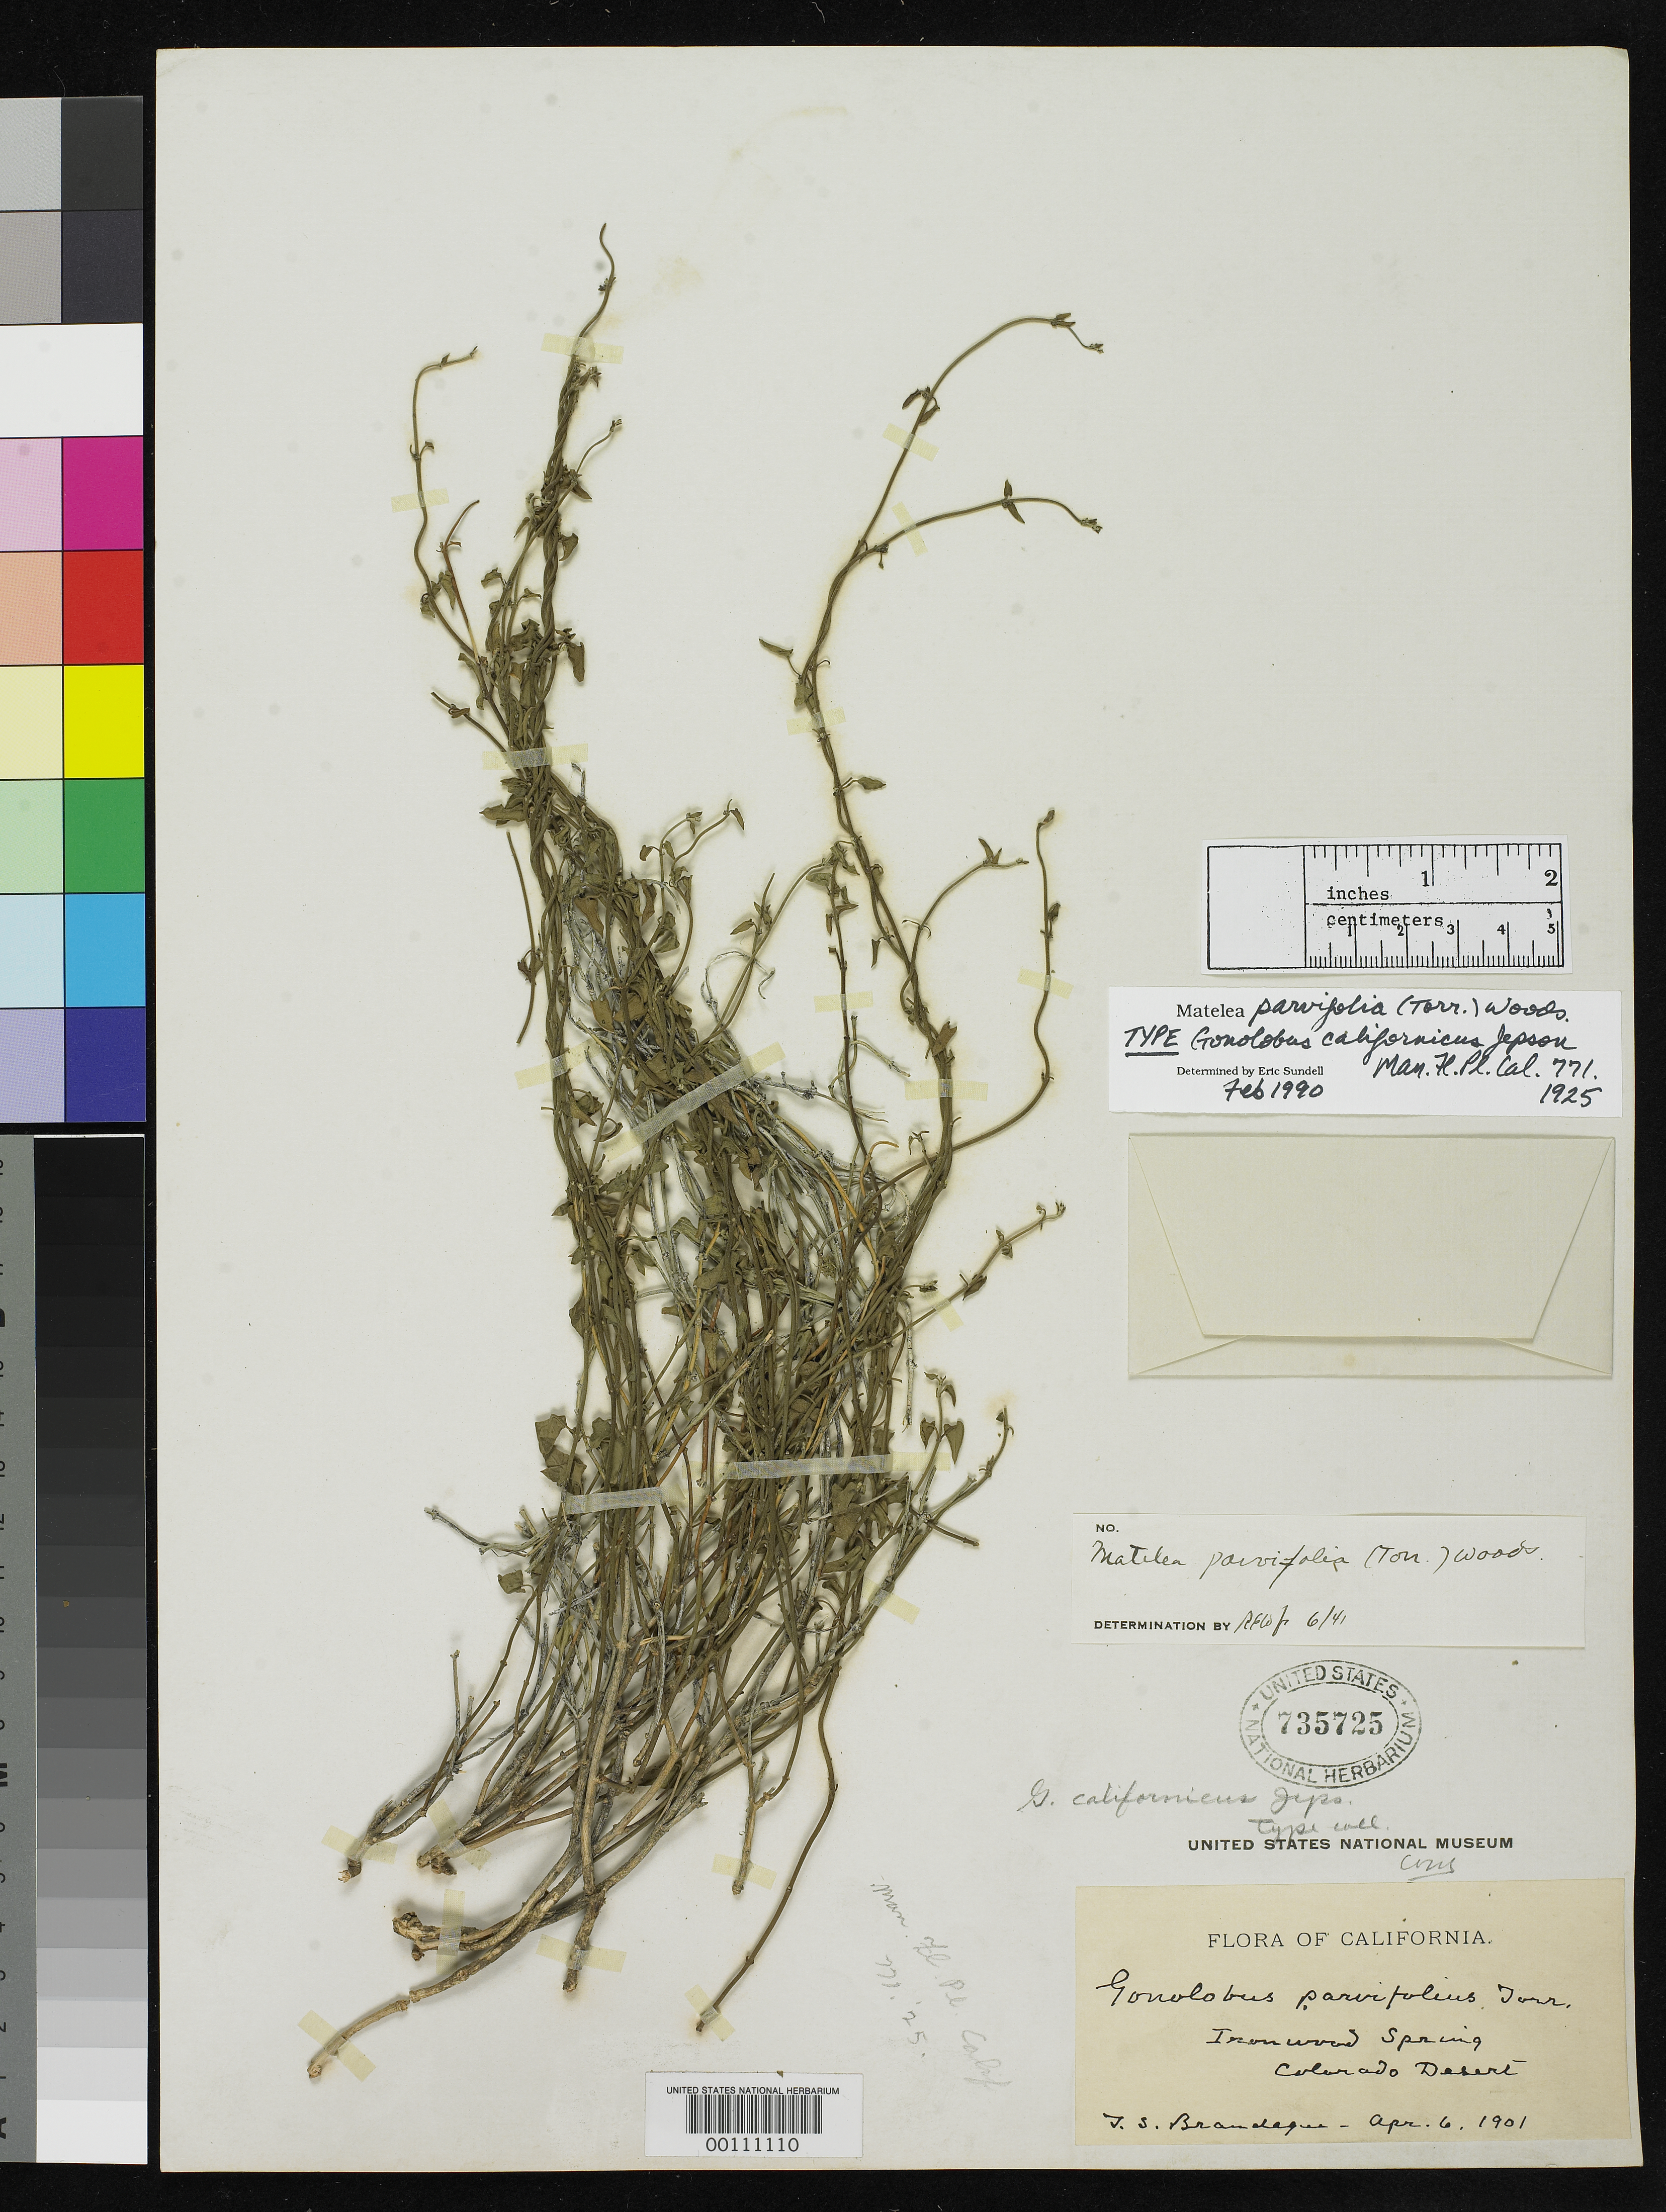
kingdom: Plantae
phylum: Tracheophyta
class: Magnoliopsida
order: Gentianales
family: Apocynaceae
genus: Gonolobus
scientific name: Gonolobus californicus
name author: Jeps.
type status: Isotype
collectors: T. S. Brandegee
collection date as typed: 06 Apr 1901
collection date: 1901-04-06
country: United States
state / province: California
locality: Ironwood Spring, Colorado Desert.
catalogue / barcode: US 735725